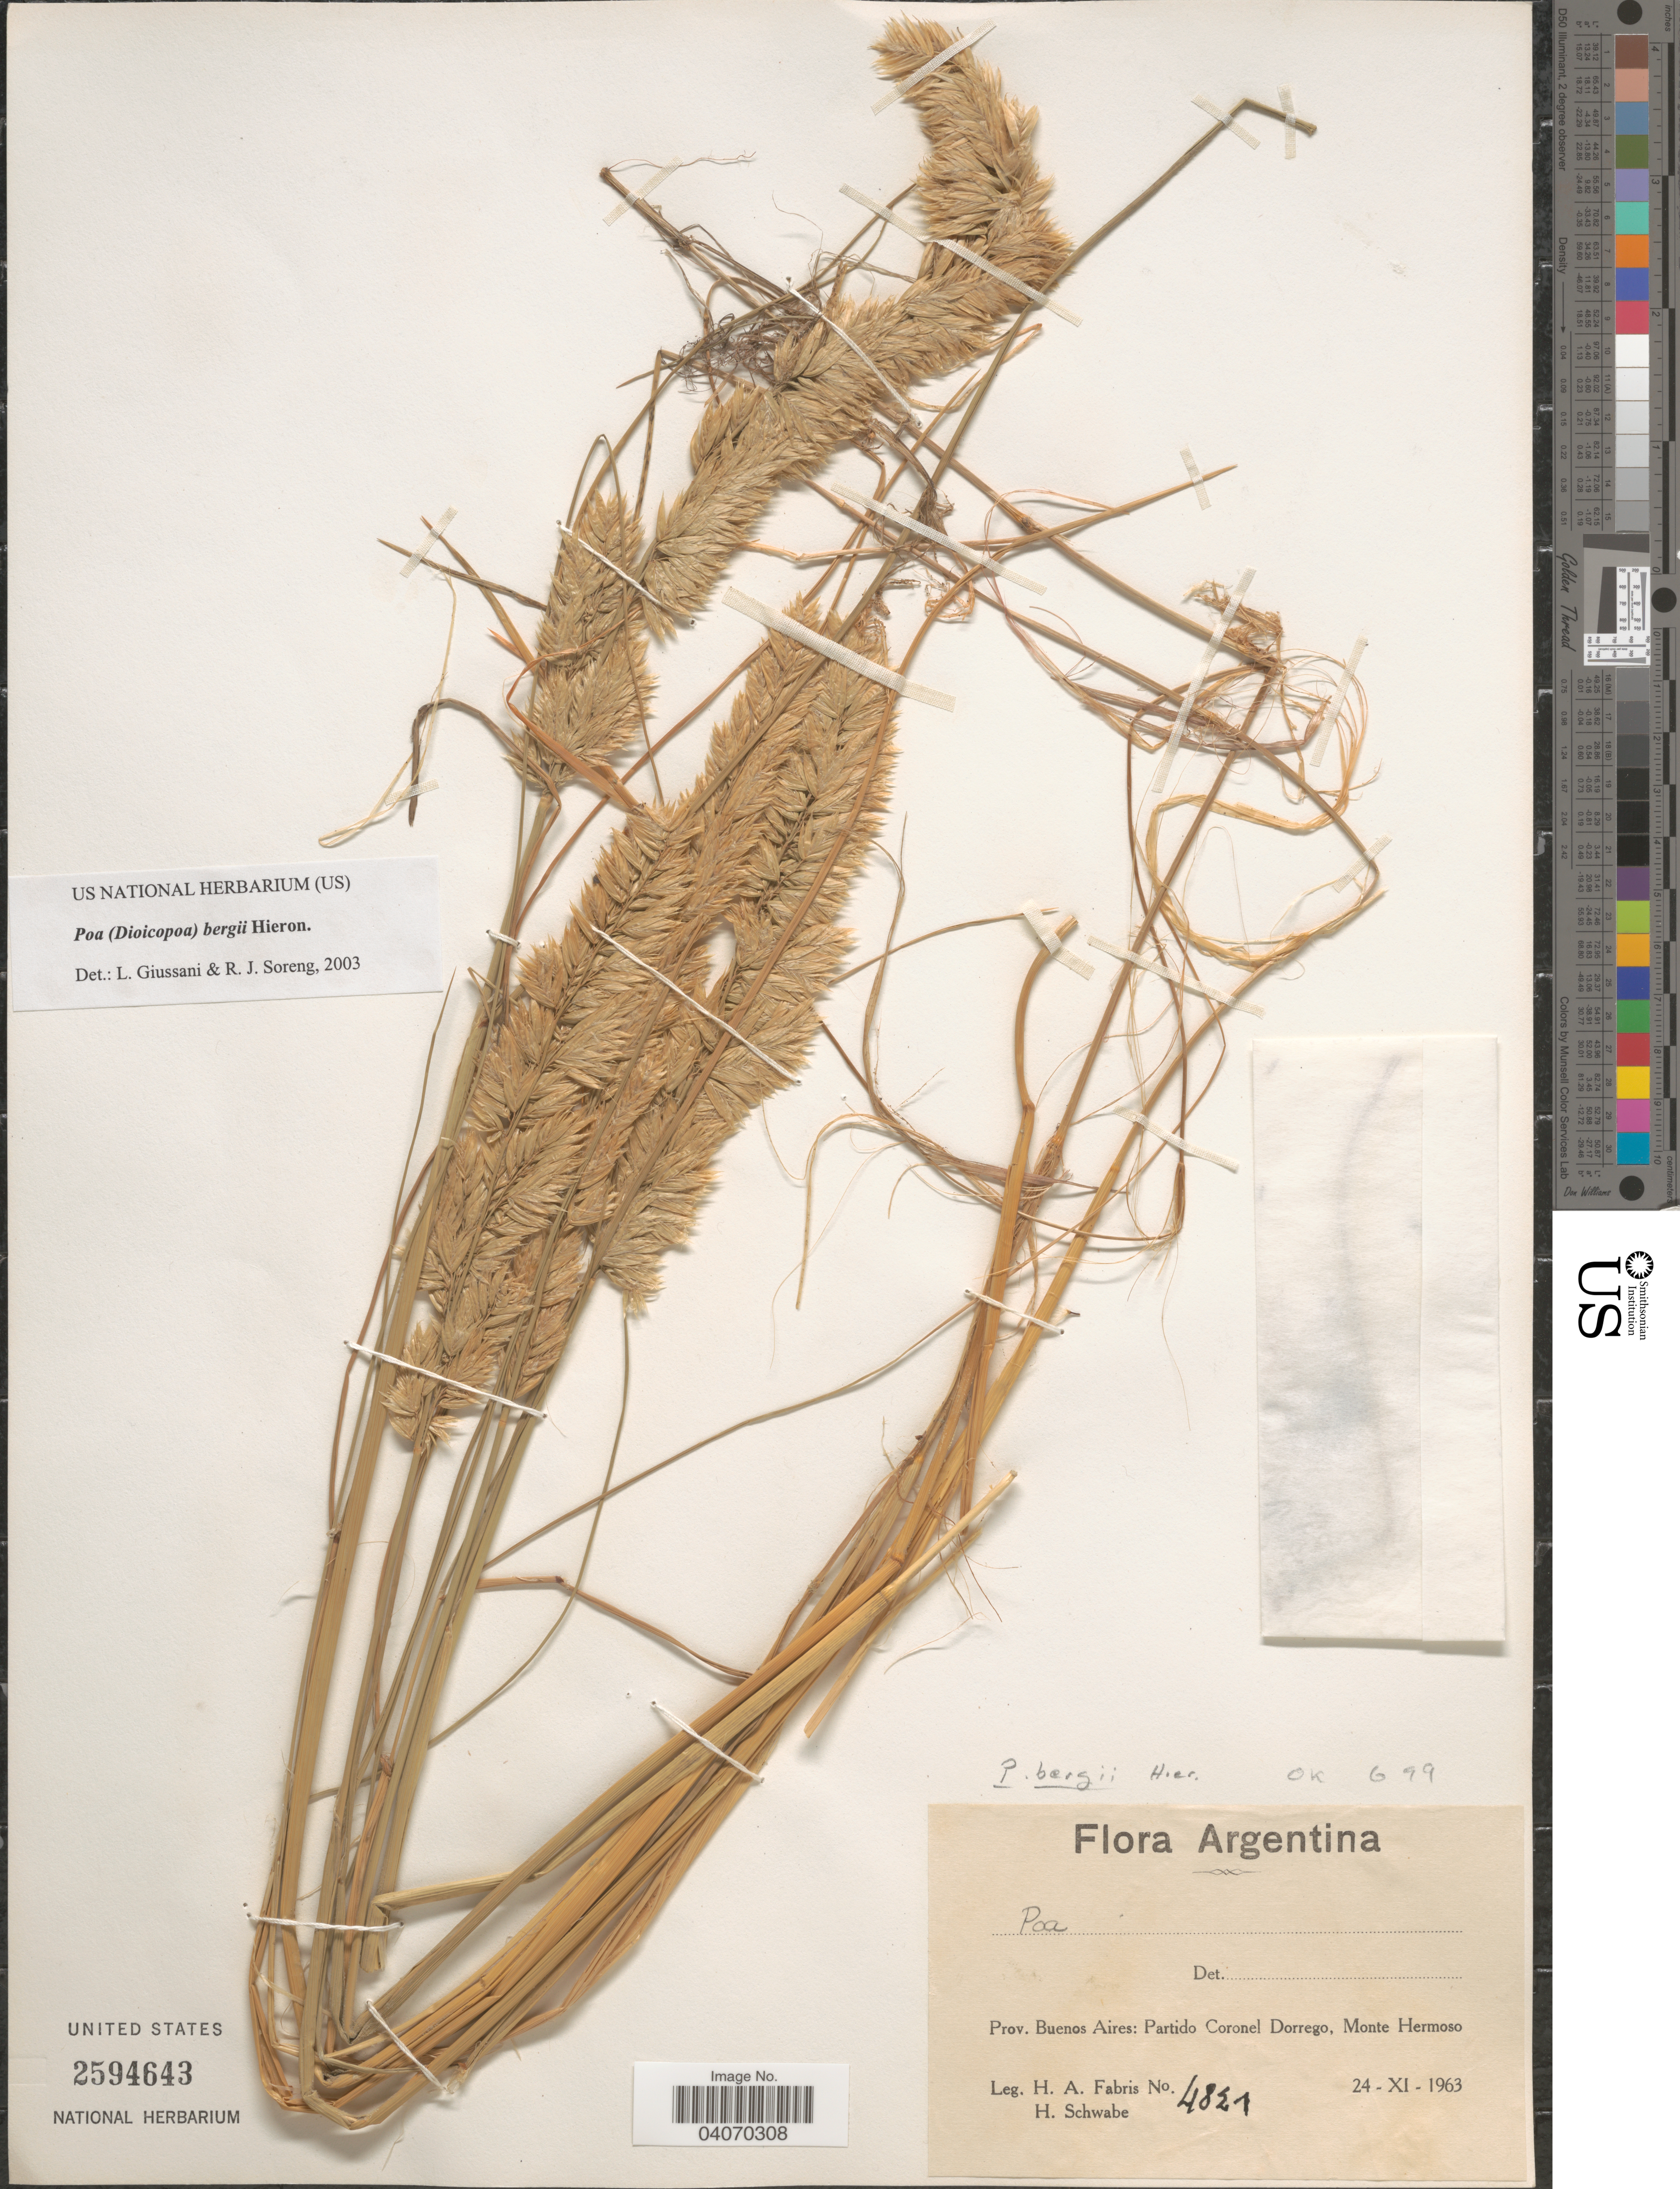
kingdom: Plantae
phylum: Tracheophyta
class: Liliopsida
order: Poales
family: Poaceae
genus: Poa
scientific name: Poa bergii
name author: Hieron.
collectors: H. A. Fabris & H. Schwabe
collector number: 4821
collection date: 1963-11-24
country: Argentina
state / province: Buenos Aires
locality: Partido Coronel Dorrego, Monte Hermoso.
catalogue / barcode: US 2594643